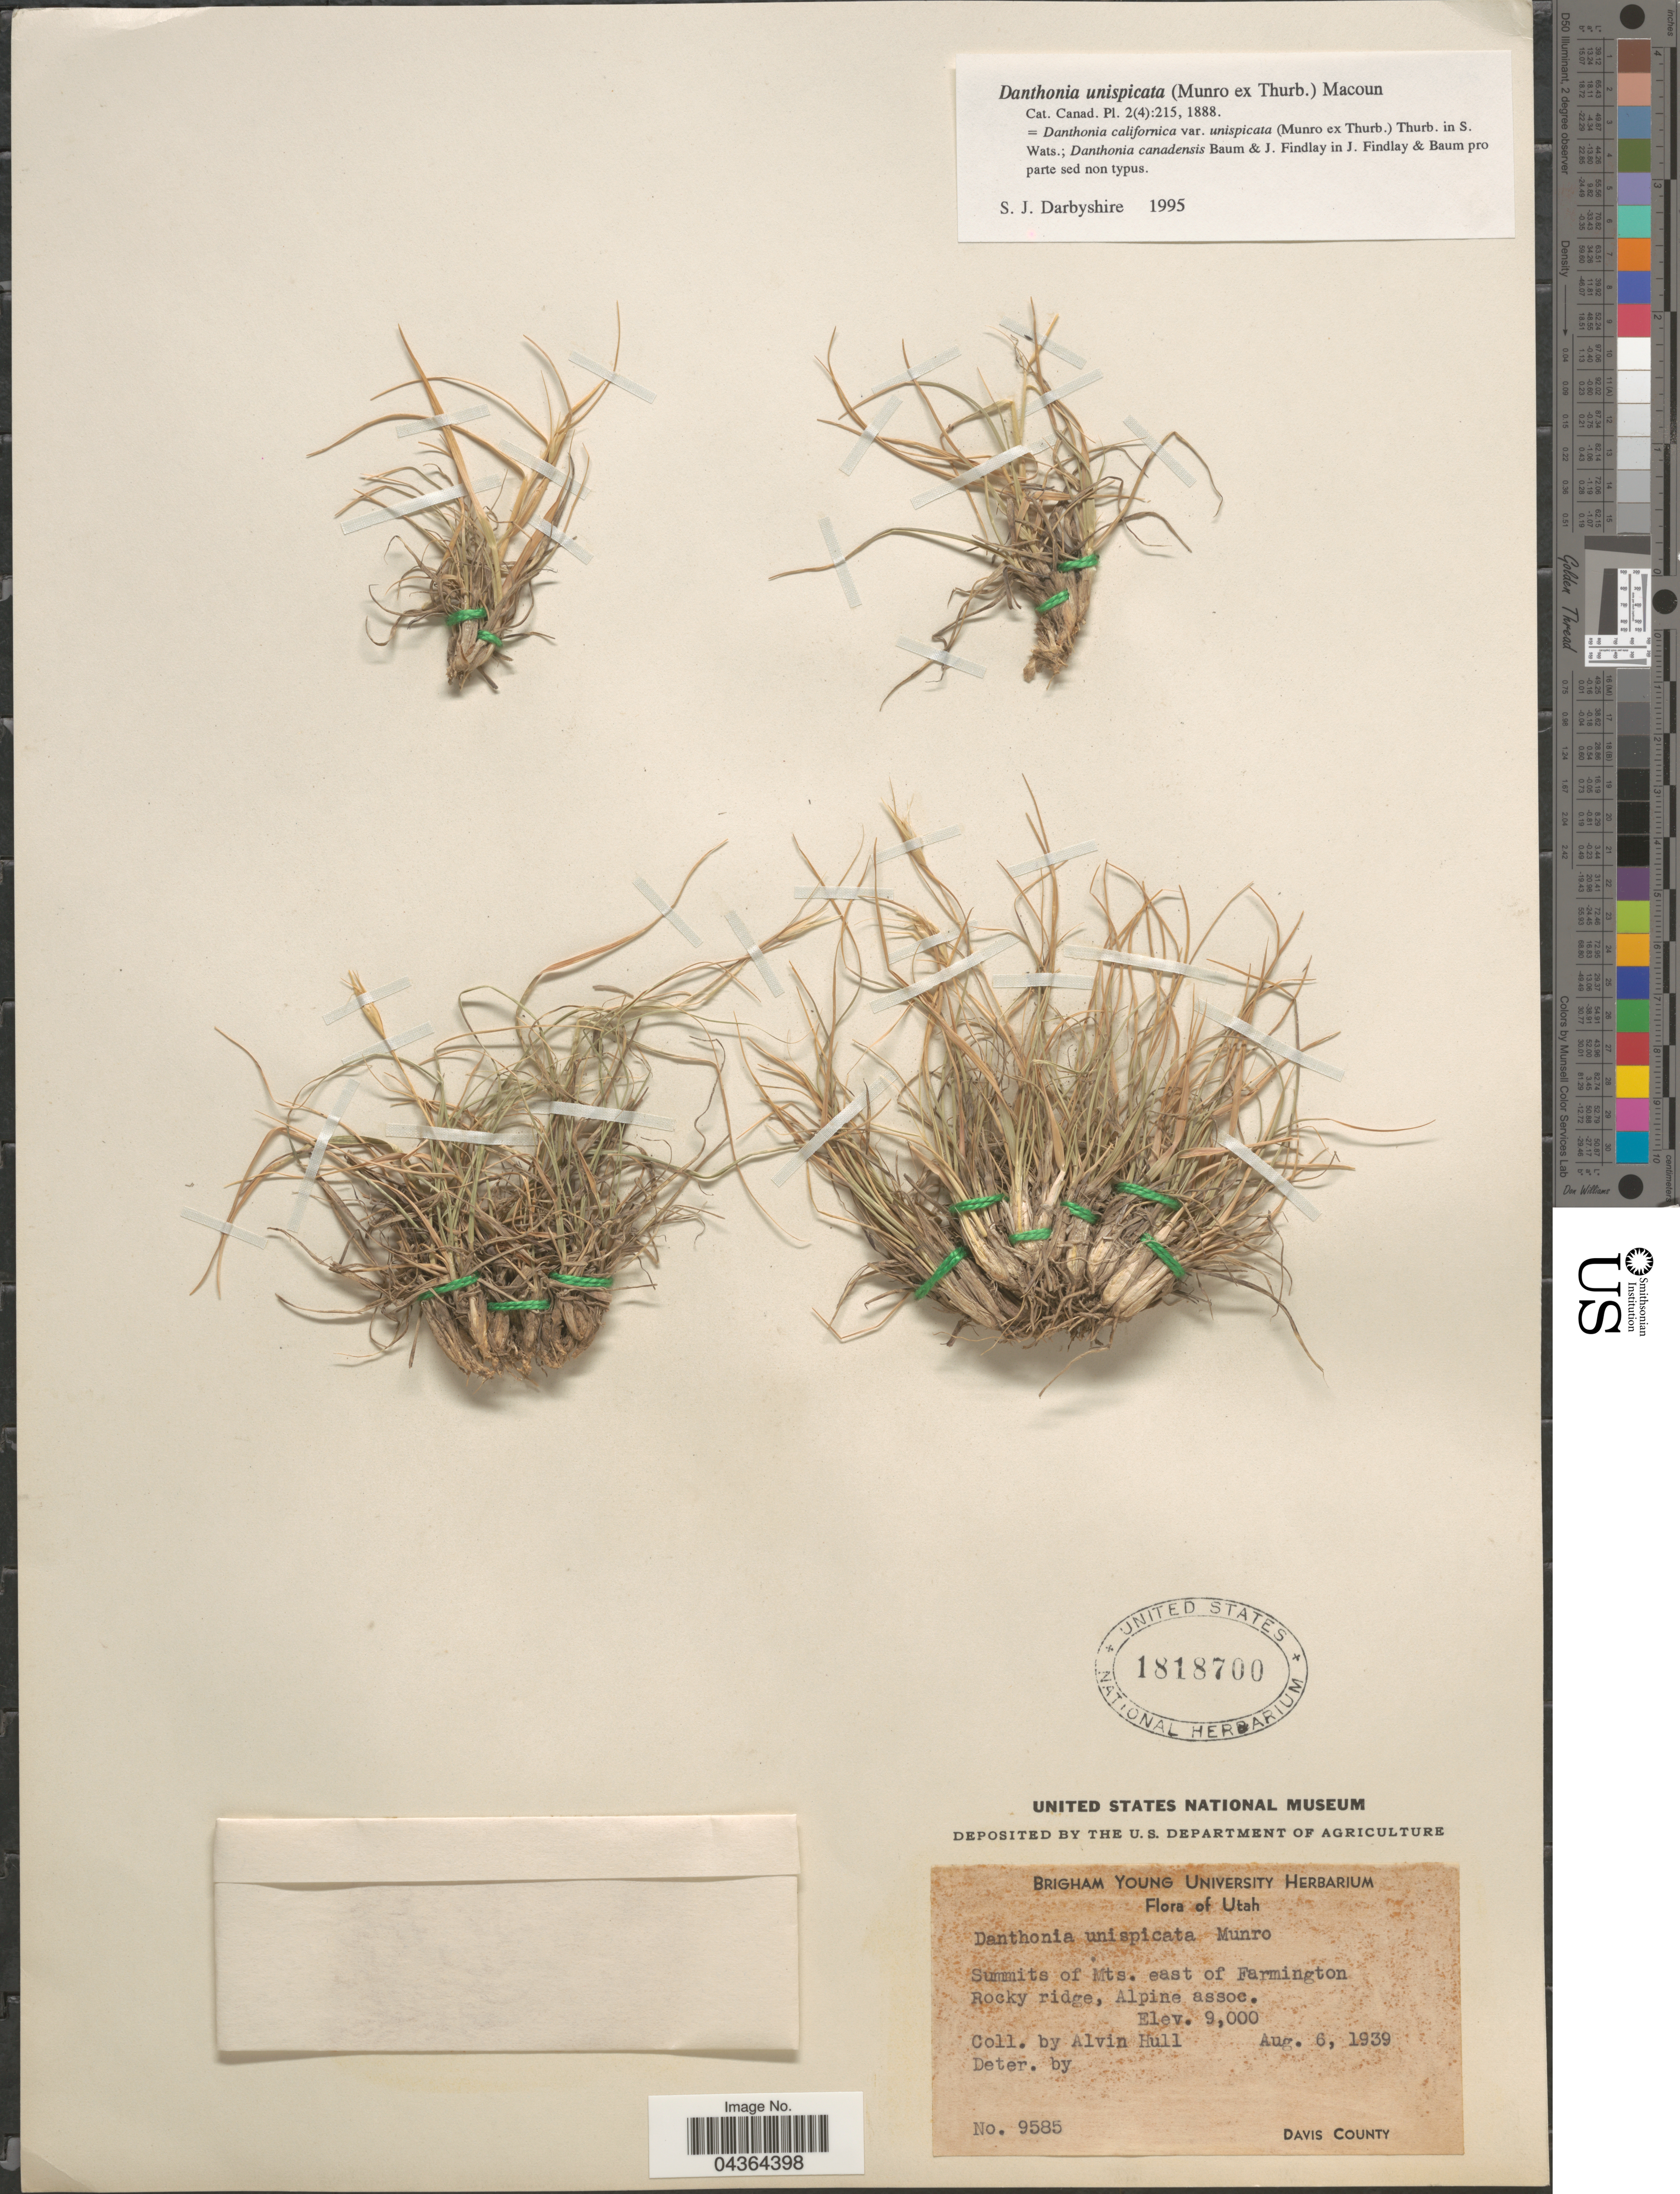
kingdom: Plantae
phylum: Tracheophyta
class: Liliopsida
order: Poales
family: Poaceae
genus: Danthonia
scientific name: Danthonia unispicata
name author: (Thurb.) Munro ex Macoun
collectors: A. Hull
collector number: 9585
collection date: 1939-08-06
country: United States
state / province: Utah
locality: Summits of Mts. east of Farmington Rocky ridge, Alpine assoc. Davis County.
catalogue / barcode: US 1818700